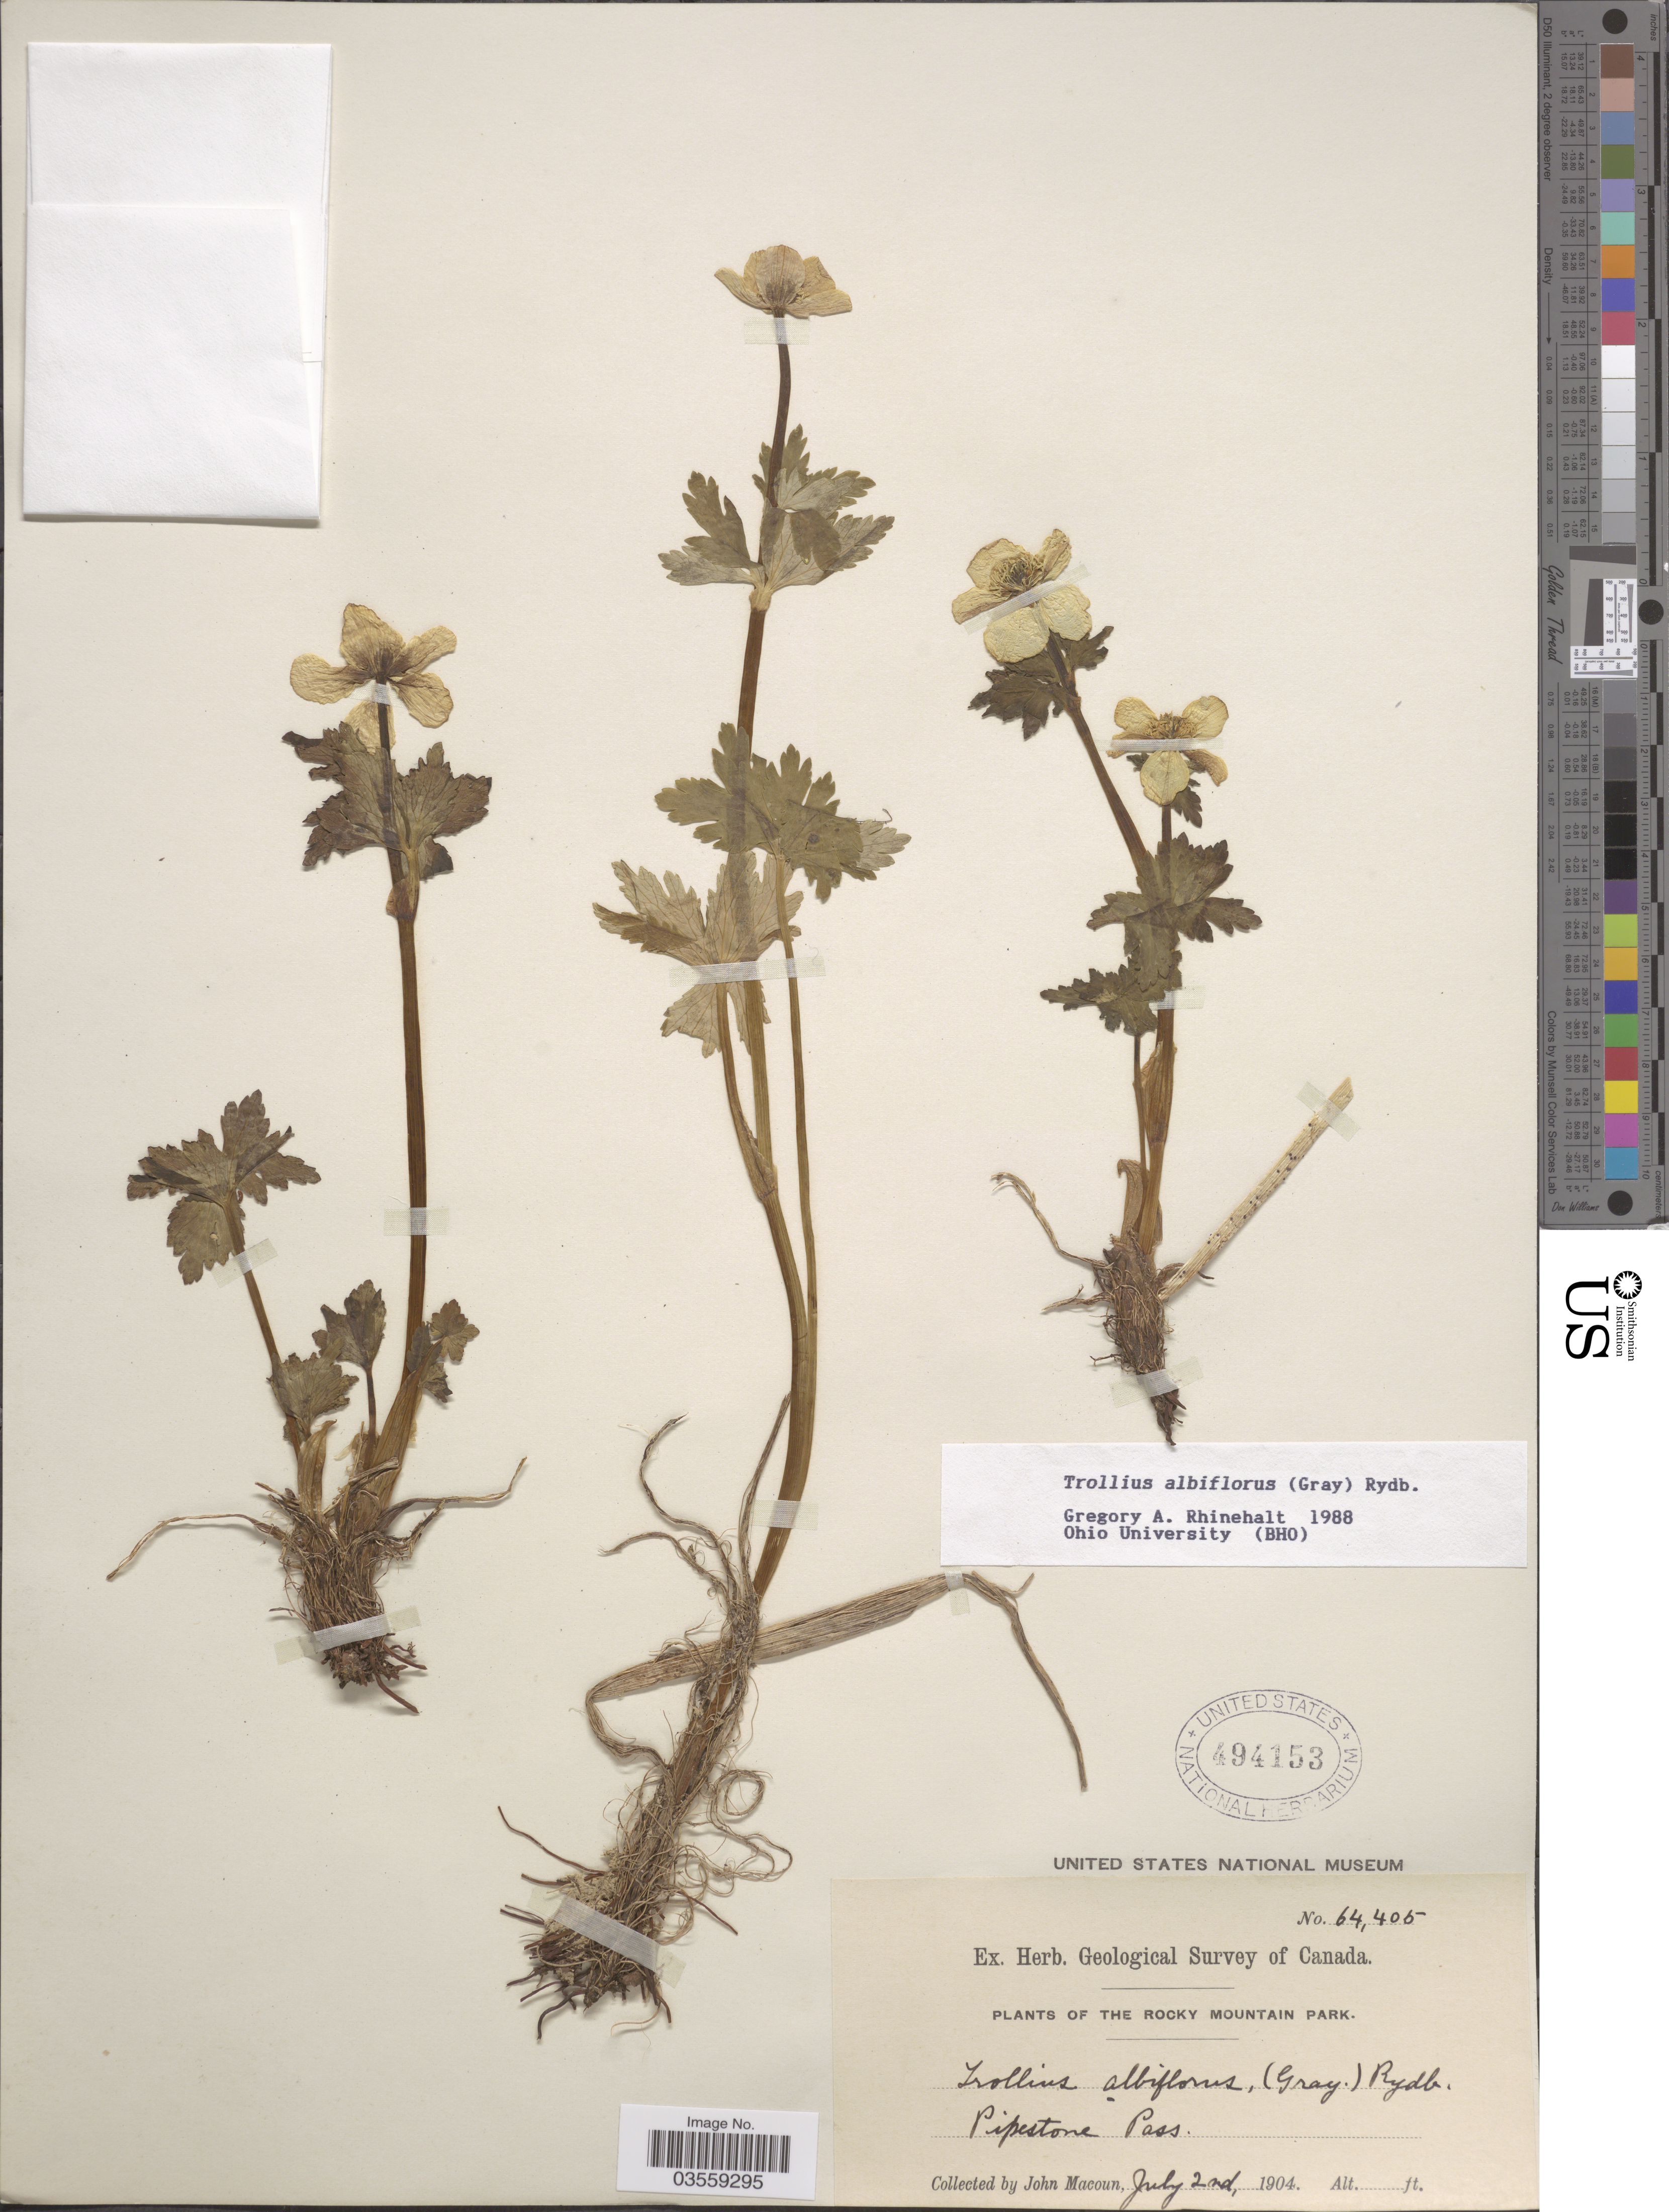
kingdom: Plantae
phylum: Tracheophyta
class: Magnoliopsida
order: Ranunculales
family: Ranunculaceae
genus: Trollius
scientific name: Trollius albiflorus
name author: (A. Gray) Rydb.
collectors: J. Macoun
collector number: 64405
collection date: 1904-07-02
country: Canada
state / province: Alberta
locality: The Rocky Mountain Park. Pipestone Pass.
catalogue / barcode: US 494153